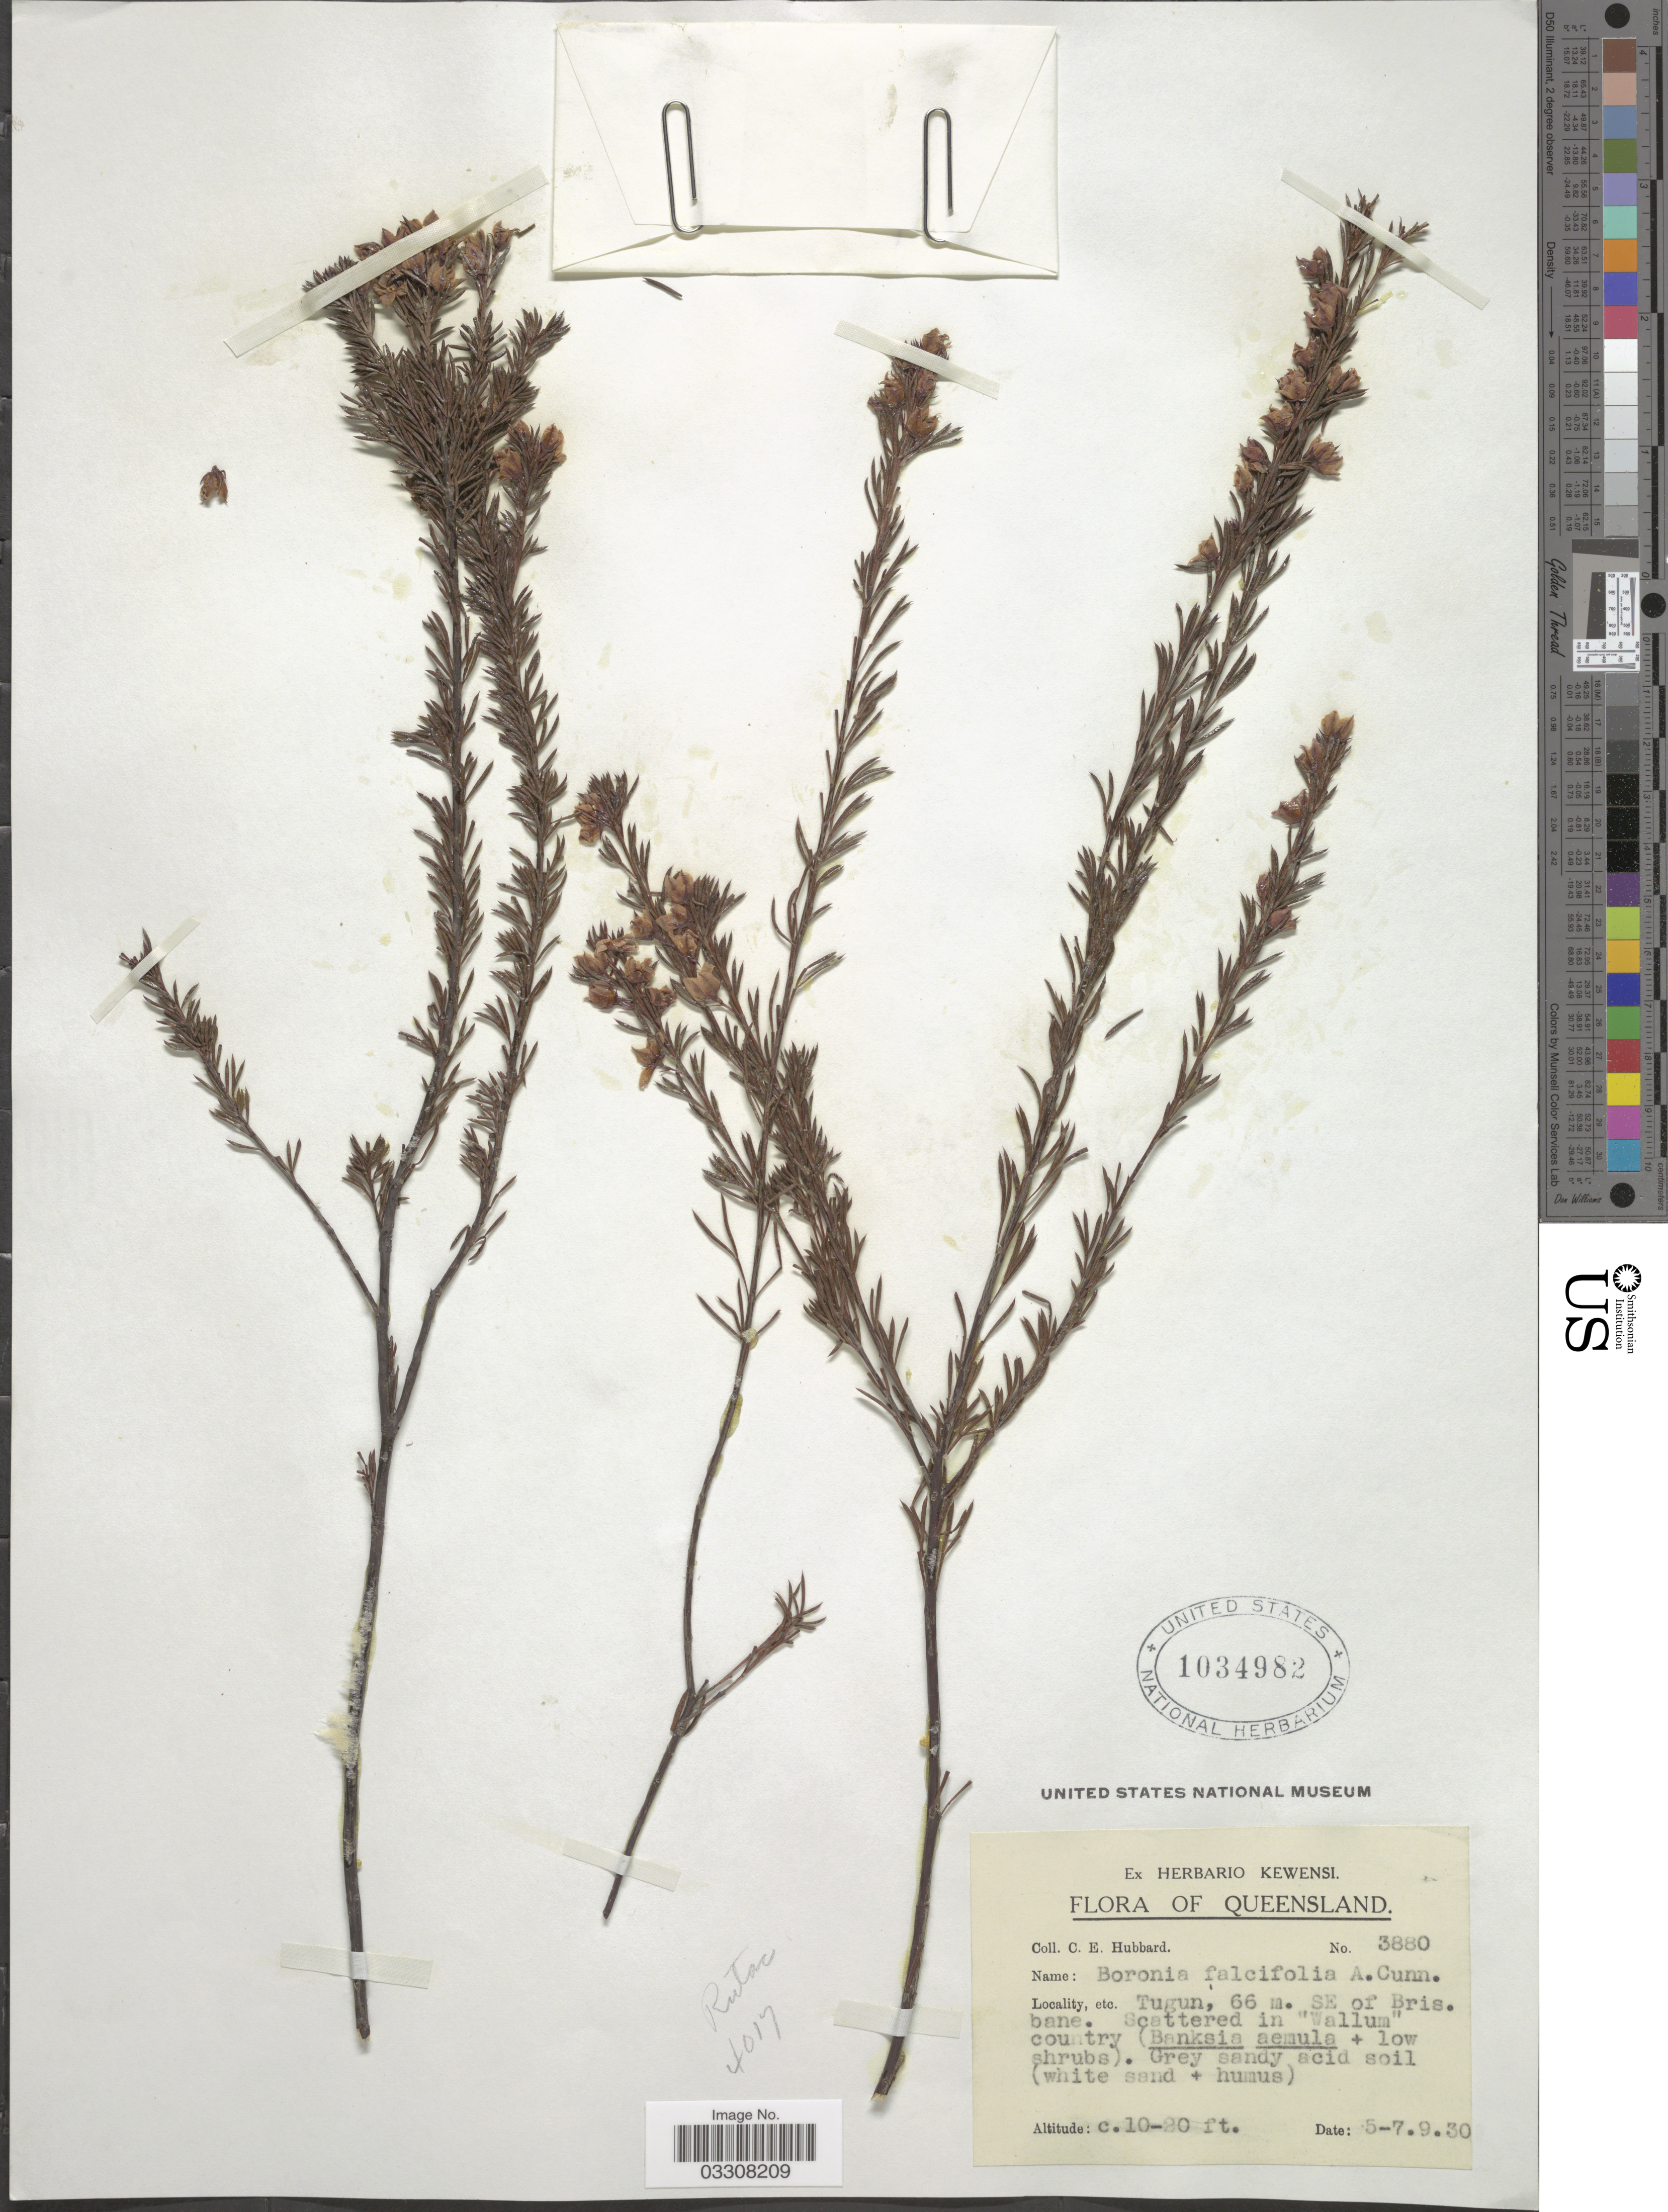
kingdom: Plantae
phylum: Tracheophyta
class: Magnoliopsida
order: Sapindales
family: Rutaceae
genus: Boronia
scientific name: Boronia falcifolia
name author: A. Cunn.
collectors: C. E. Hubbard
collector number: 3880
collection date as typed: Transcribed d/m/y: 5/7/30 to 7/9/30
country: Australia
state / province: Queensland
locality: Tugun, 66 m. SE of Bris. bane.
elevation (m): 3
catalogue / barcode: US 1034982